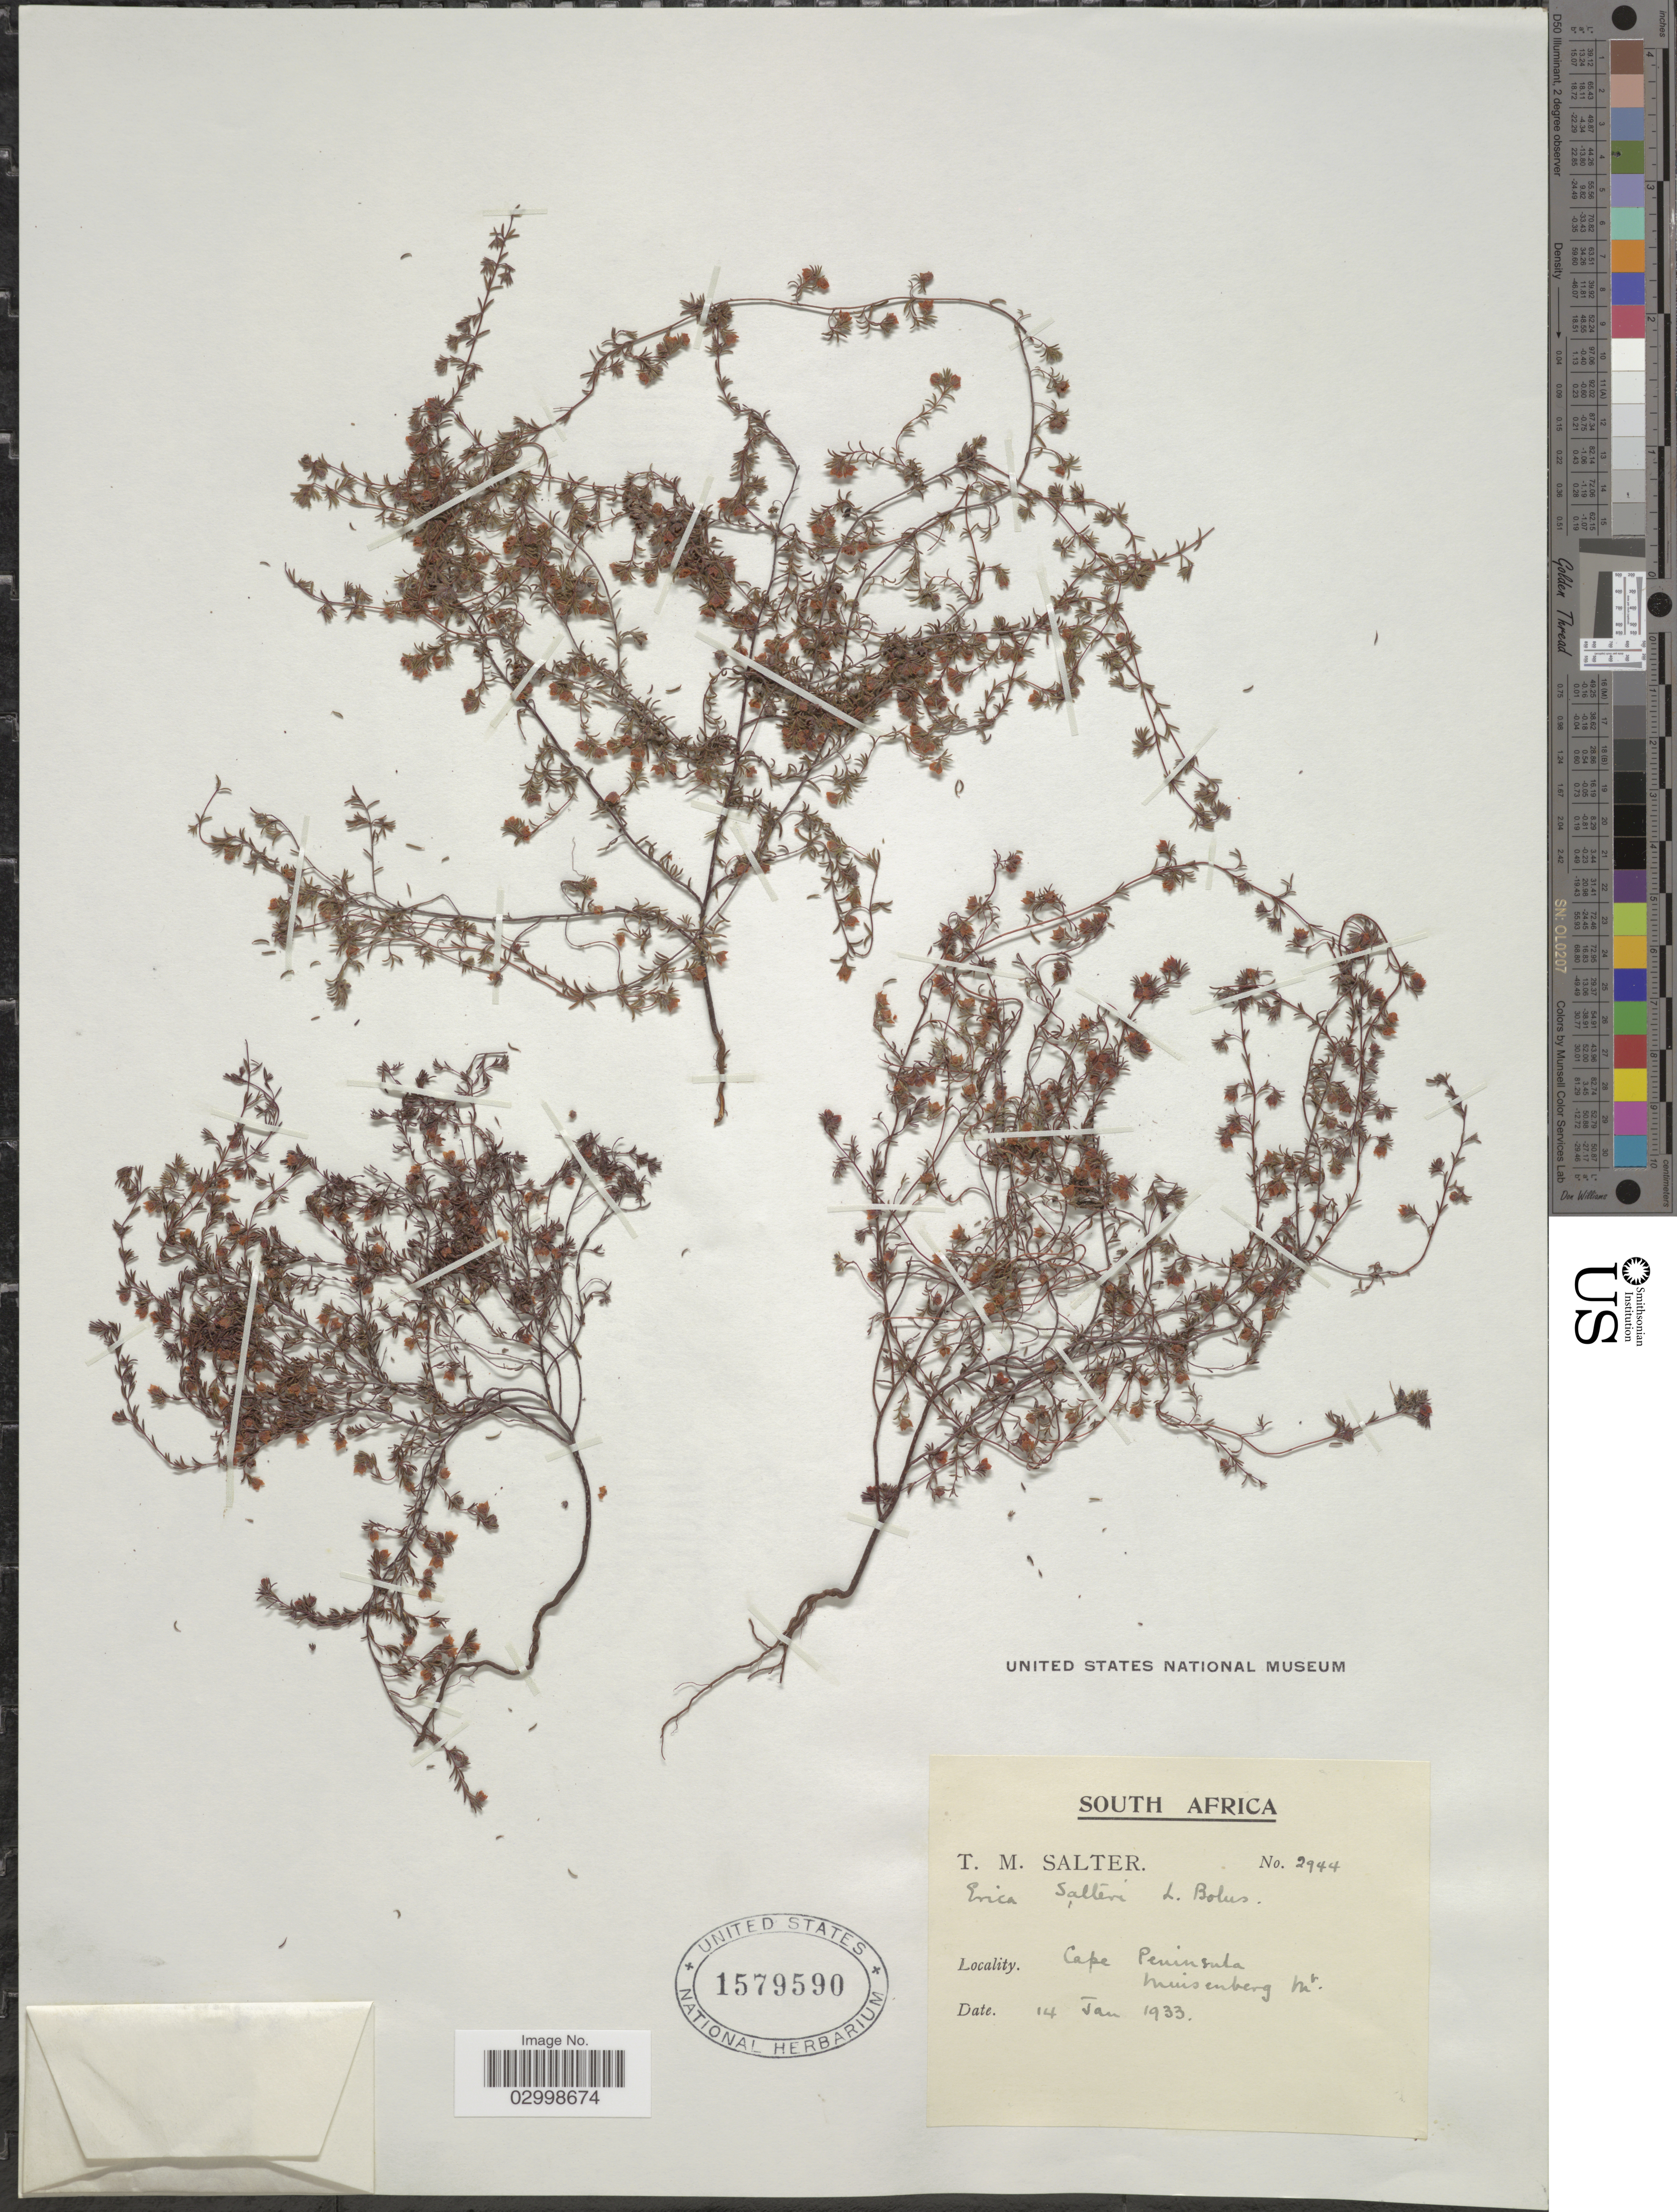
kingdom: Plantae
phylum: Tracheophyta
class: Magnoliopsida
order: Ericales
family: Ericaceae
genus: Erica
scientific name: Erica salteri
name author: L. Bolus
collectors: T. Salter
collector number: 2944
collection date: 1933-01-14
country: South Africa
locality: Cape Peninsula Muisenberg Mt.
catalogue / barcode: US 1579590